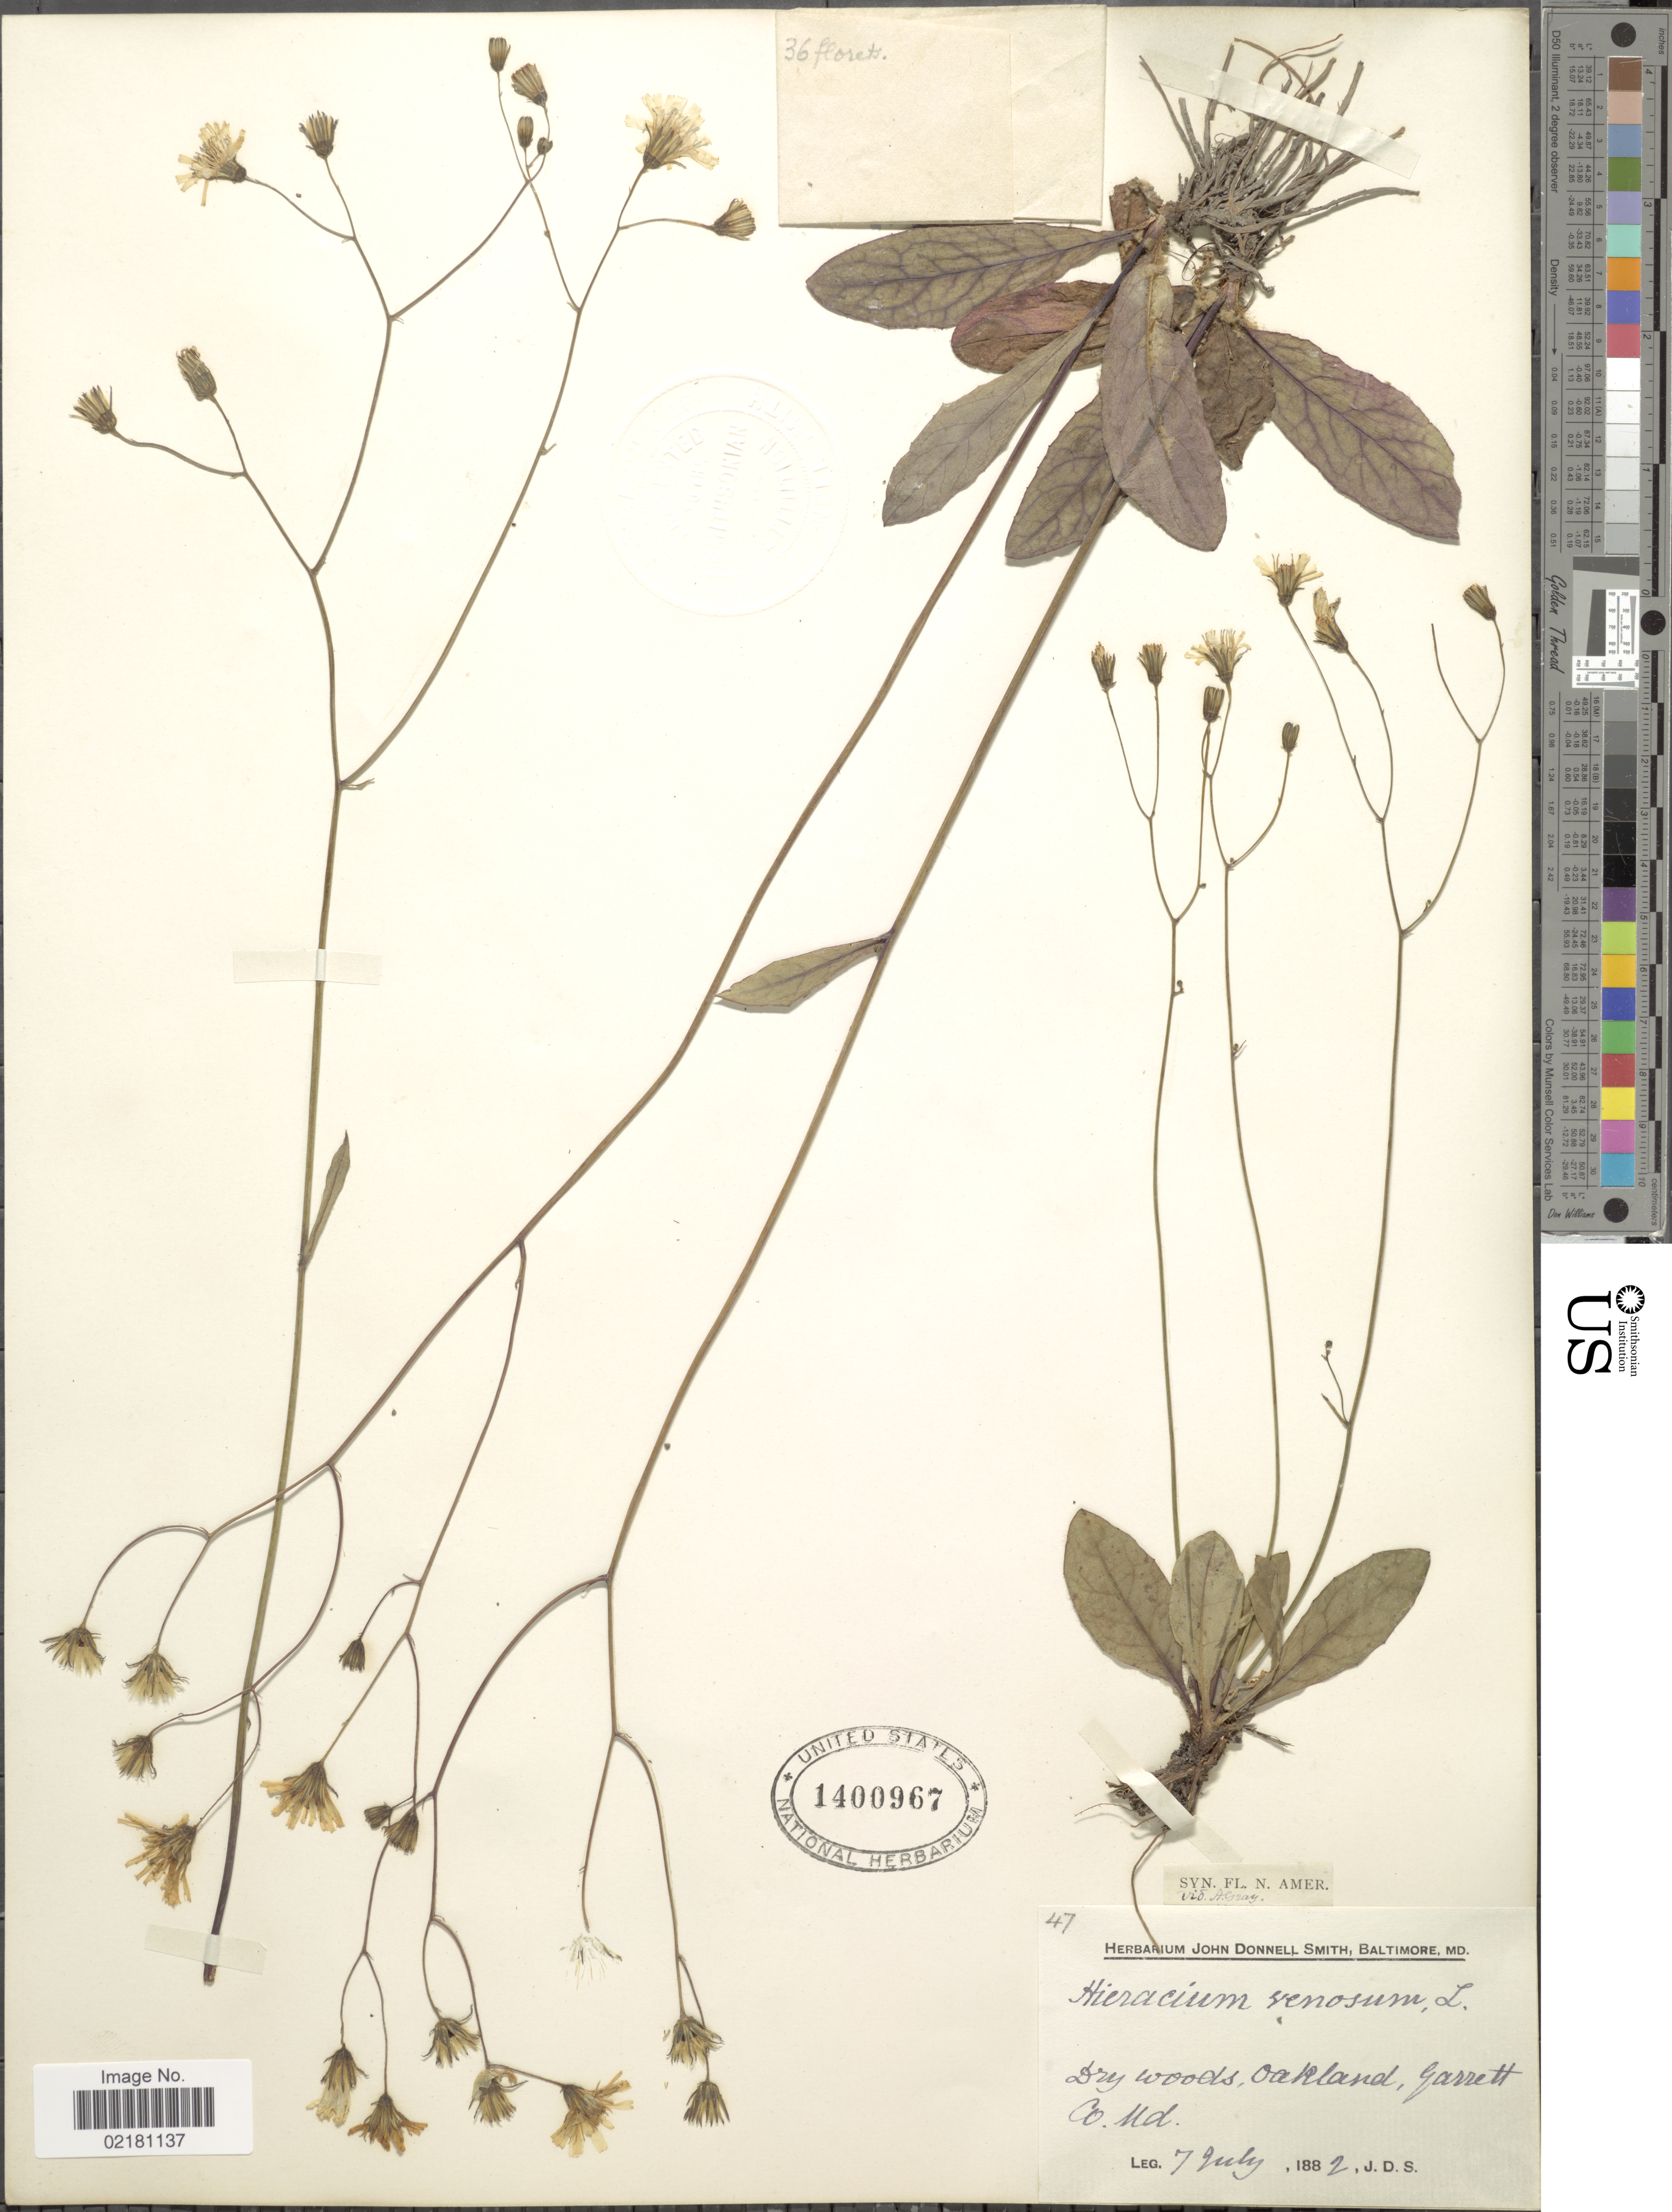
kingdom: Plantae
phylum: Tracheophyta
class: Magnoliopsida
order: Asterales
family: Asteraceae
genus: Hieracium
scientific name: Hieracium venosum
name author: L.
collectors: J. Donnell Smith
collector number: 47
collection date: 1882-07-07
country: United States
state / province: Maryland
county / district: Garrett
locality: Dry woods, Oakland, Garrett Co. Md.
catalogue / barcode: US 1400967